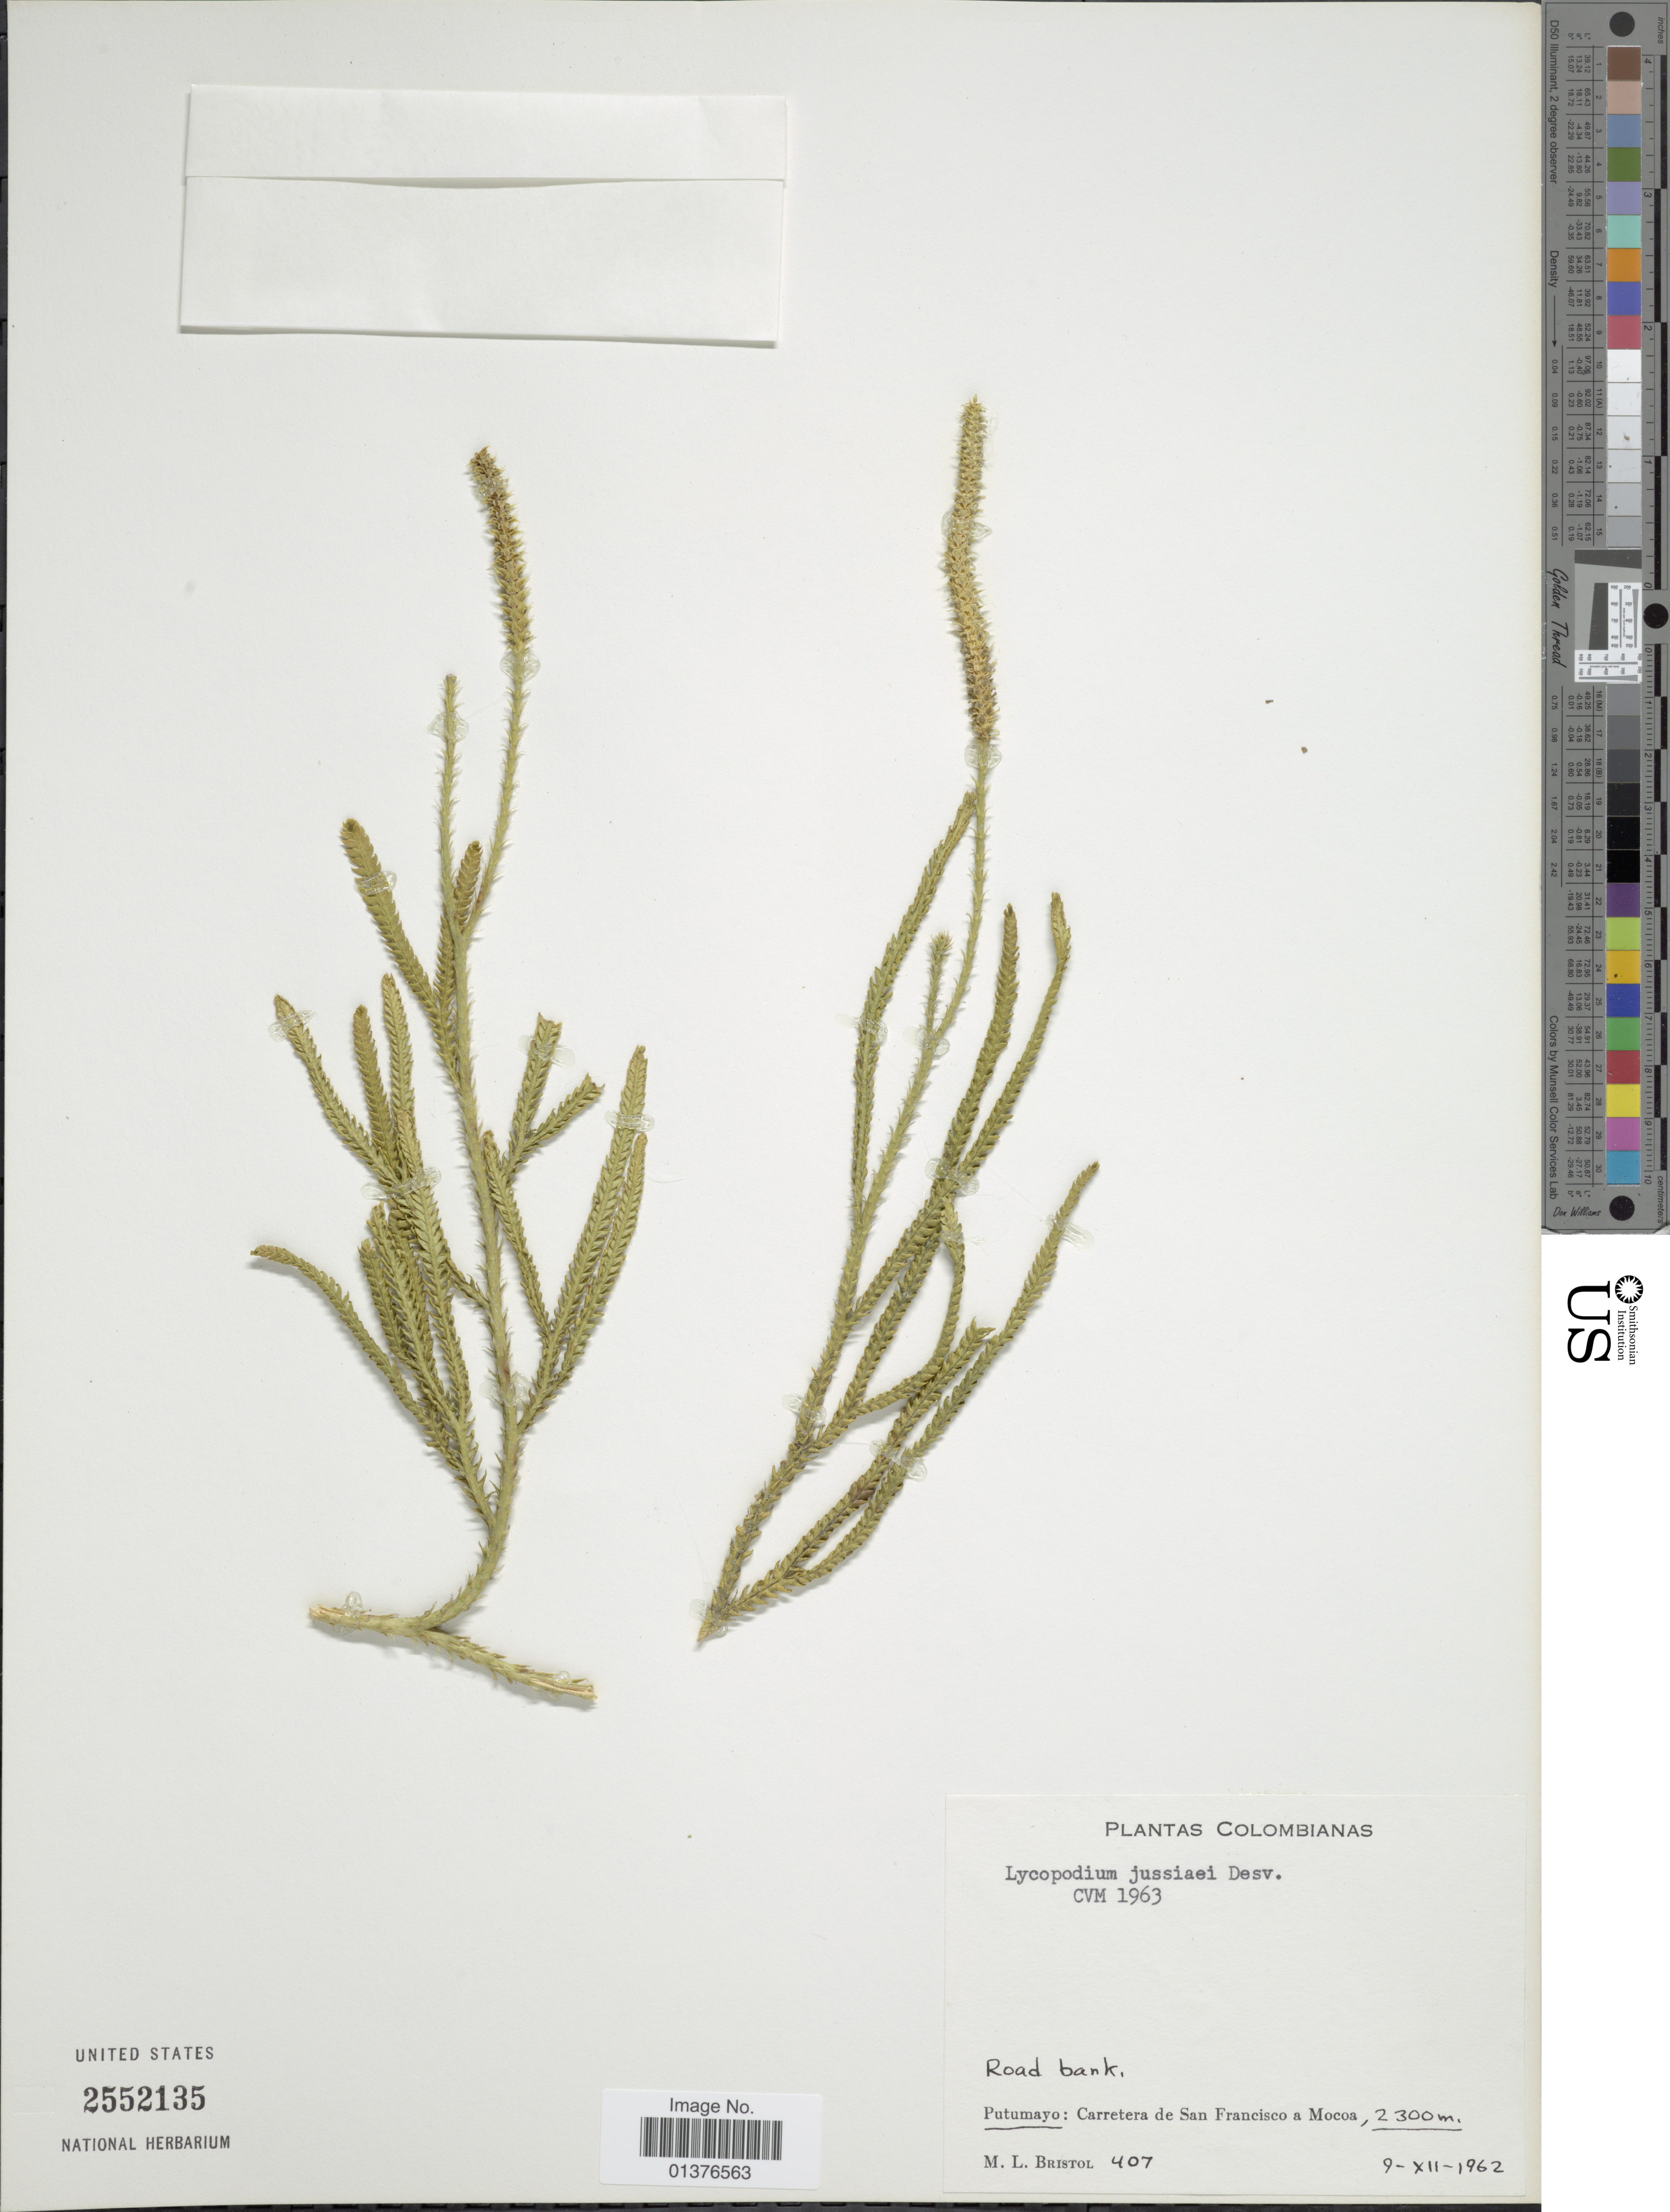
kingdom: Plantae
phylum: Tracheophyta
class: Lycopodiopsida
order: Lycopodiales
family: Lycopodiaceae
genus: Diphasium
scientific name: Diphasium jussiaei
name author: (Desv.) C. Presl ex Rothm.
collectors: M. L. Bristol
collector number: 407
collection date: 1962-12-09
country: Colombia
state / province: Putumayo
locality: Carretera de San Francisco a Mocoa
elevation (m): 2300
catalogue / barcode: US 2552135